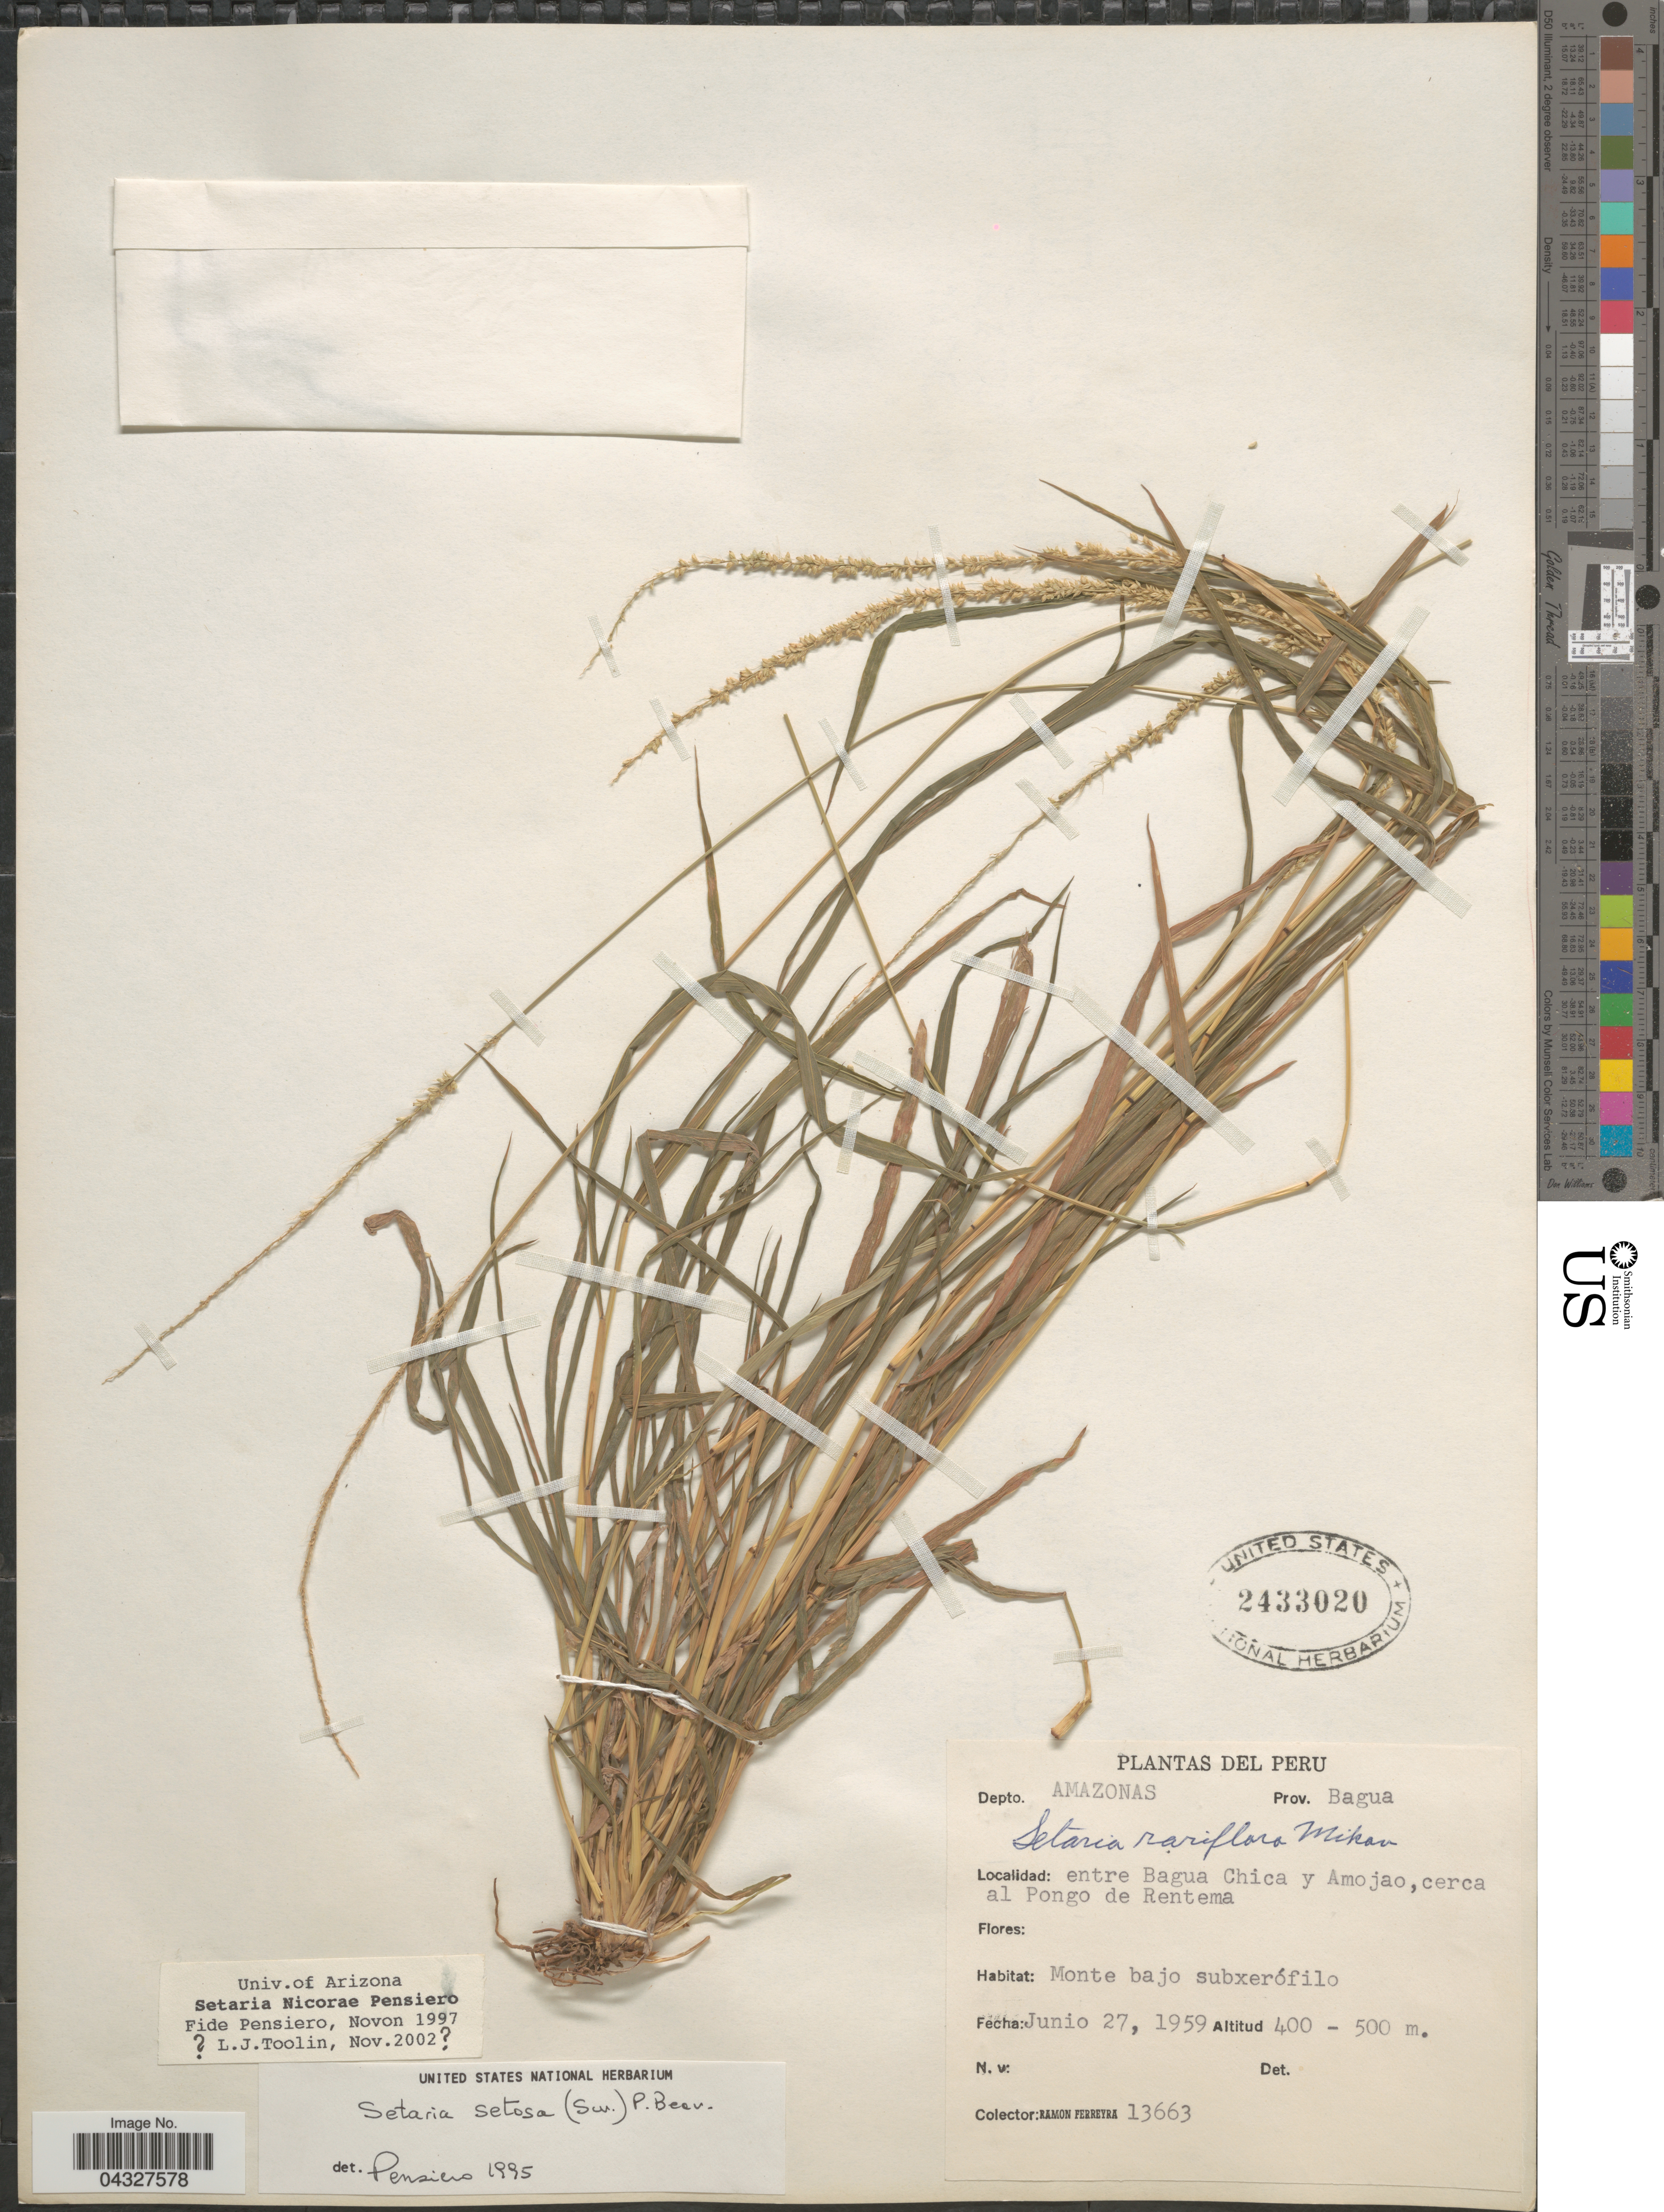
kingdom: Plantae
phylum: Tracheophyta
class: Liliopsida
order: Poales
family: Poaceae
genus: Setaria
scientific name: Setaria nicorae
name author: Pensiero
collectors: R. A. Ferreyra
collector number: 13663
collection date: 1959-06-27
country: Peru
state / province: Amazonas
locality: Dept. Amazonas. Prov. Bagua. Entre Bagua Chica y Amojao, cerca al Pongo de Rentema.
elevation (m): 400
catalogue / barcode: US 2433020